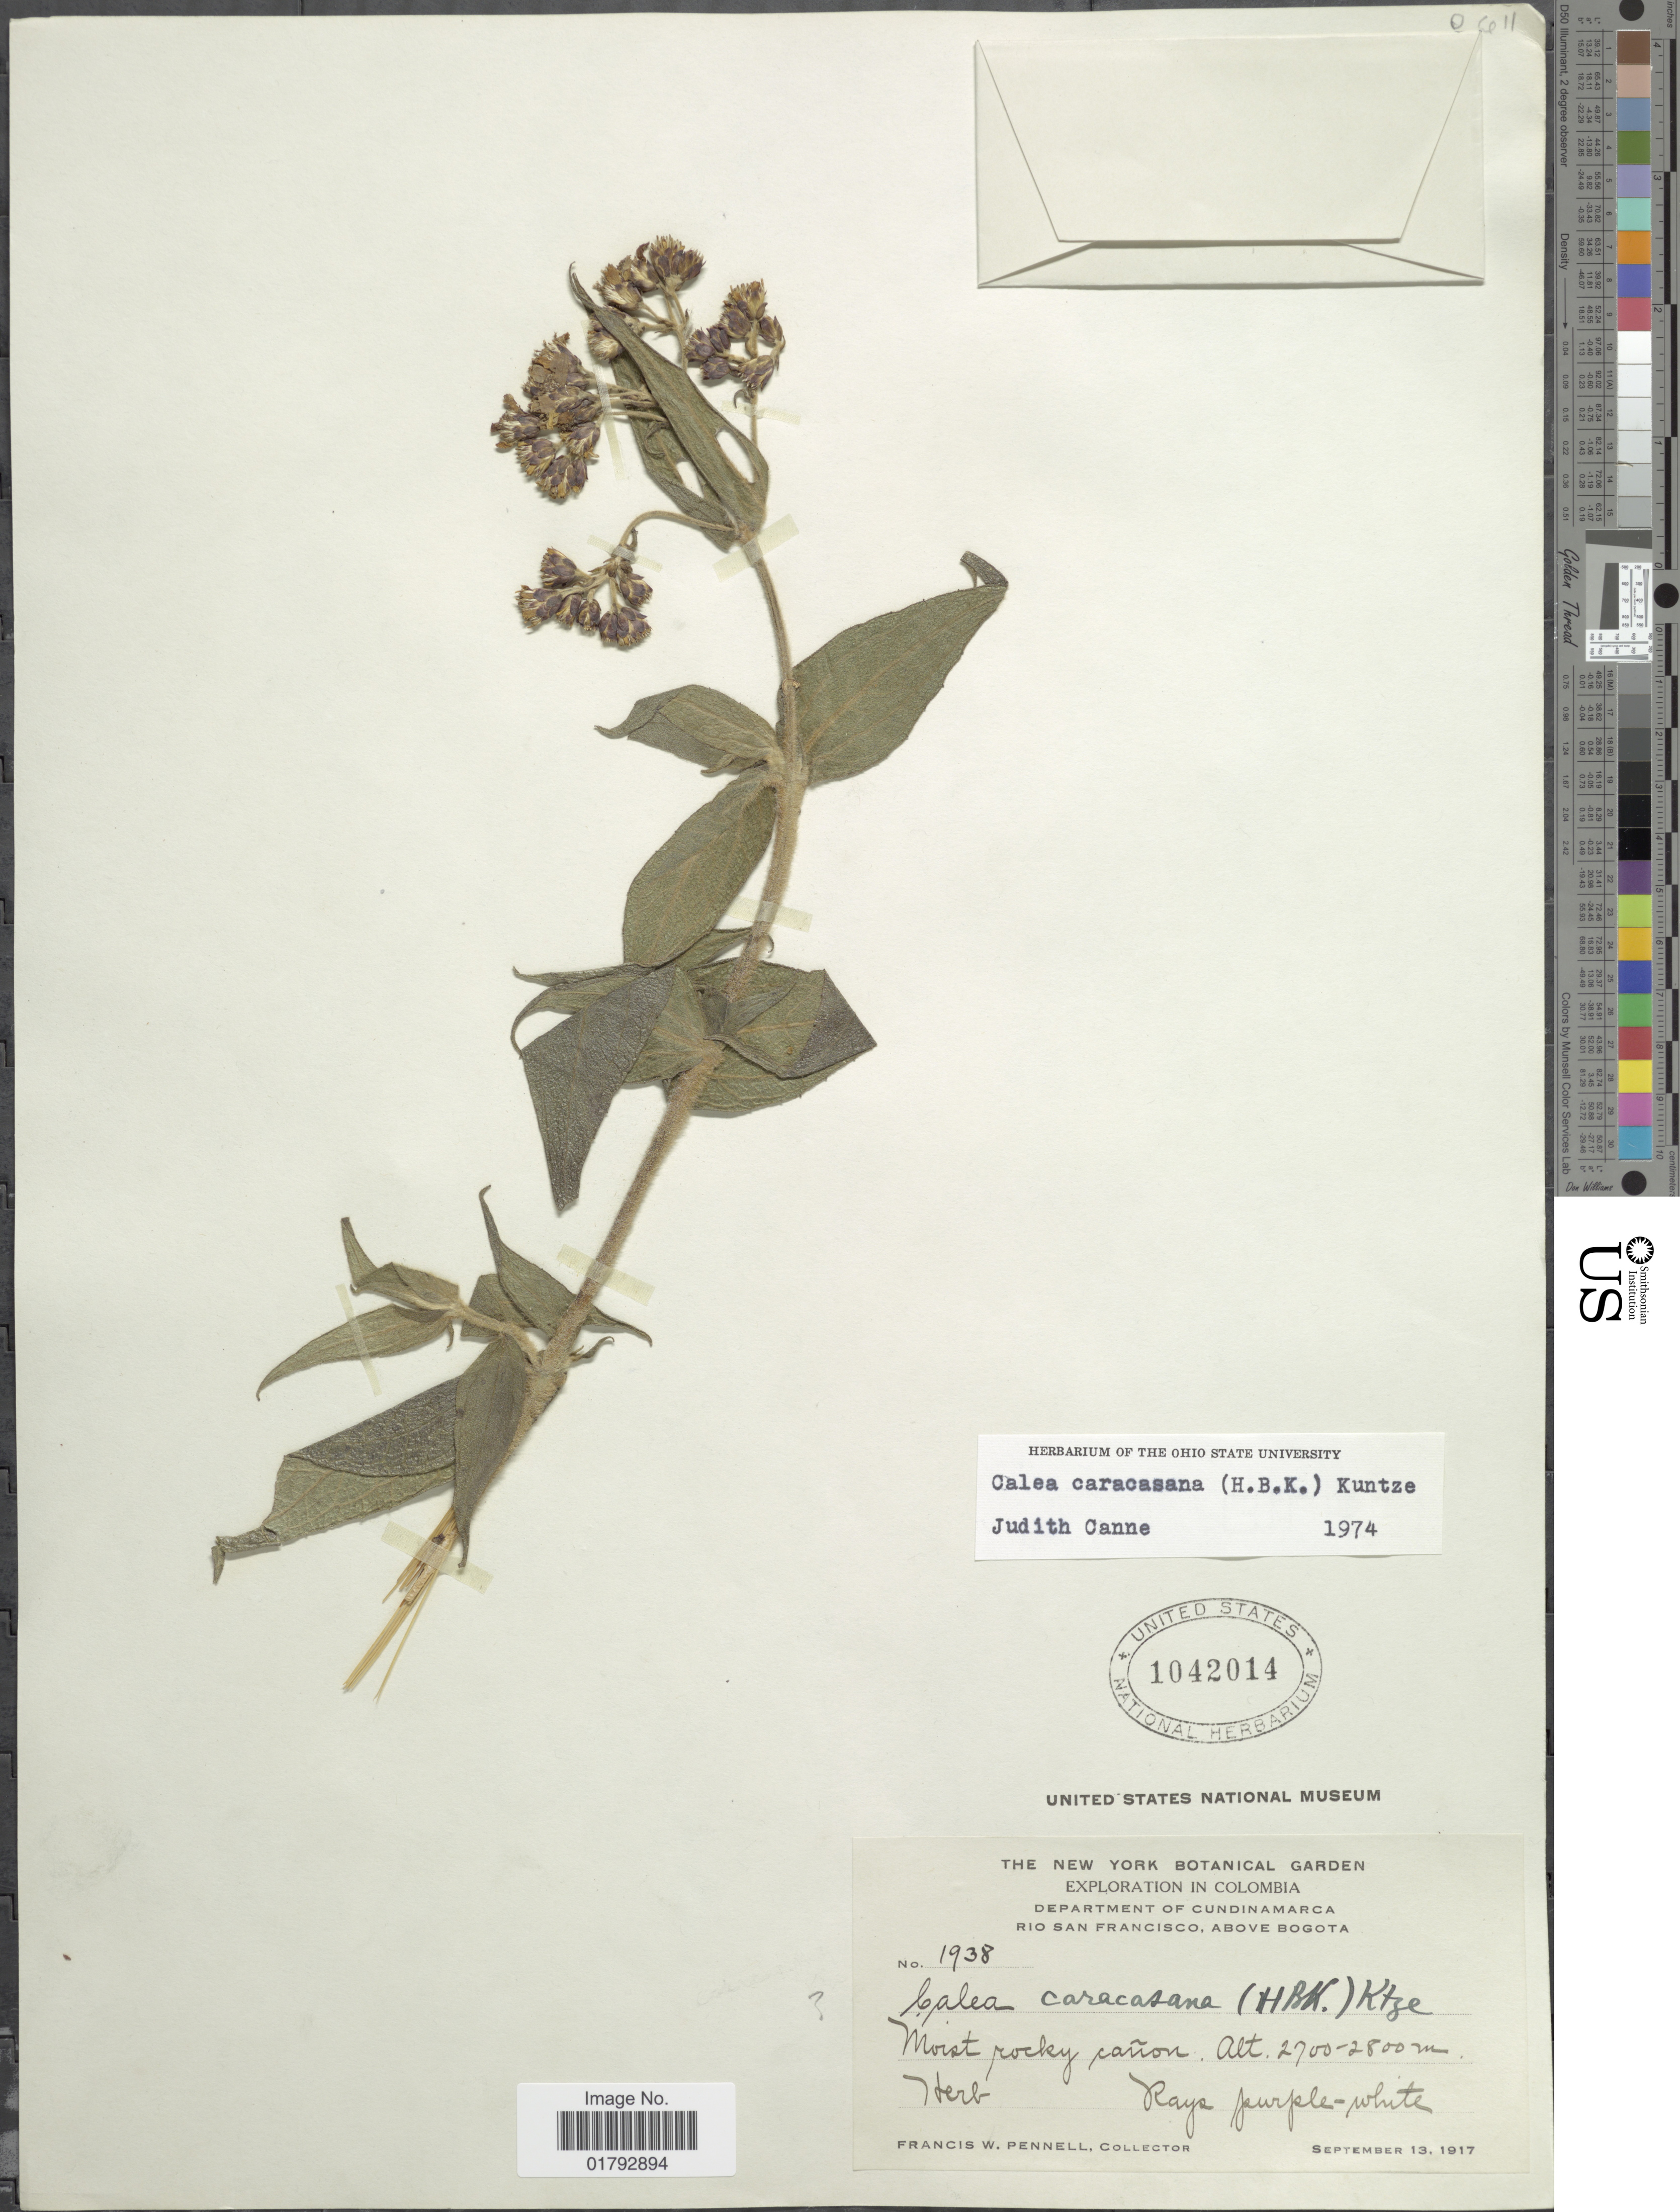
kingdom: Plantae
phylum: Tracheophyta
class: Magnoliopsida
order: Asterales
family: Asteraceae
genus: Alloispermum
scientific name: Alloispermum caracasanum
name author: (Kunth) H. Rob.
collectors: F. W. Pennell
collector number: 1938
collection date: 1917-09-13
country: Colombia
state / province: Cundinamarca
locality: Department of Cundinamarca, Rio San Francisco, above Bogota.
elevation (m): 2700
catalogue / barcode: US 1042014